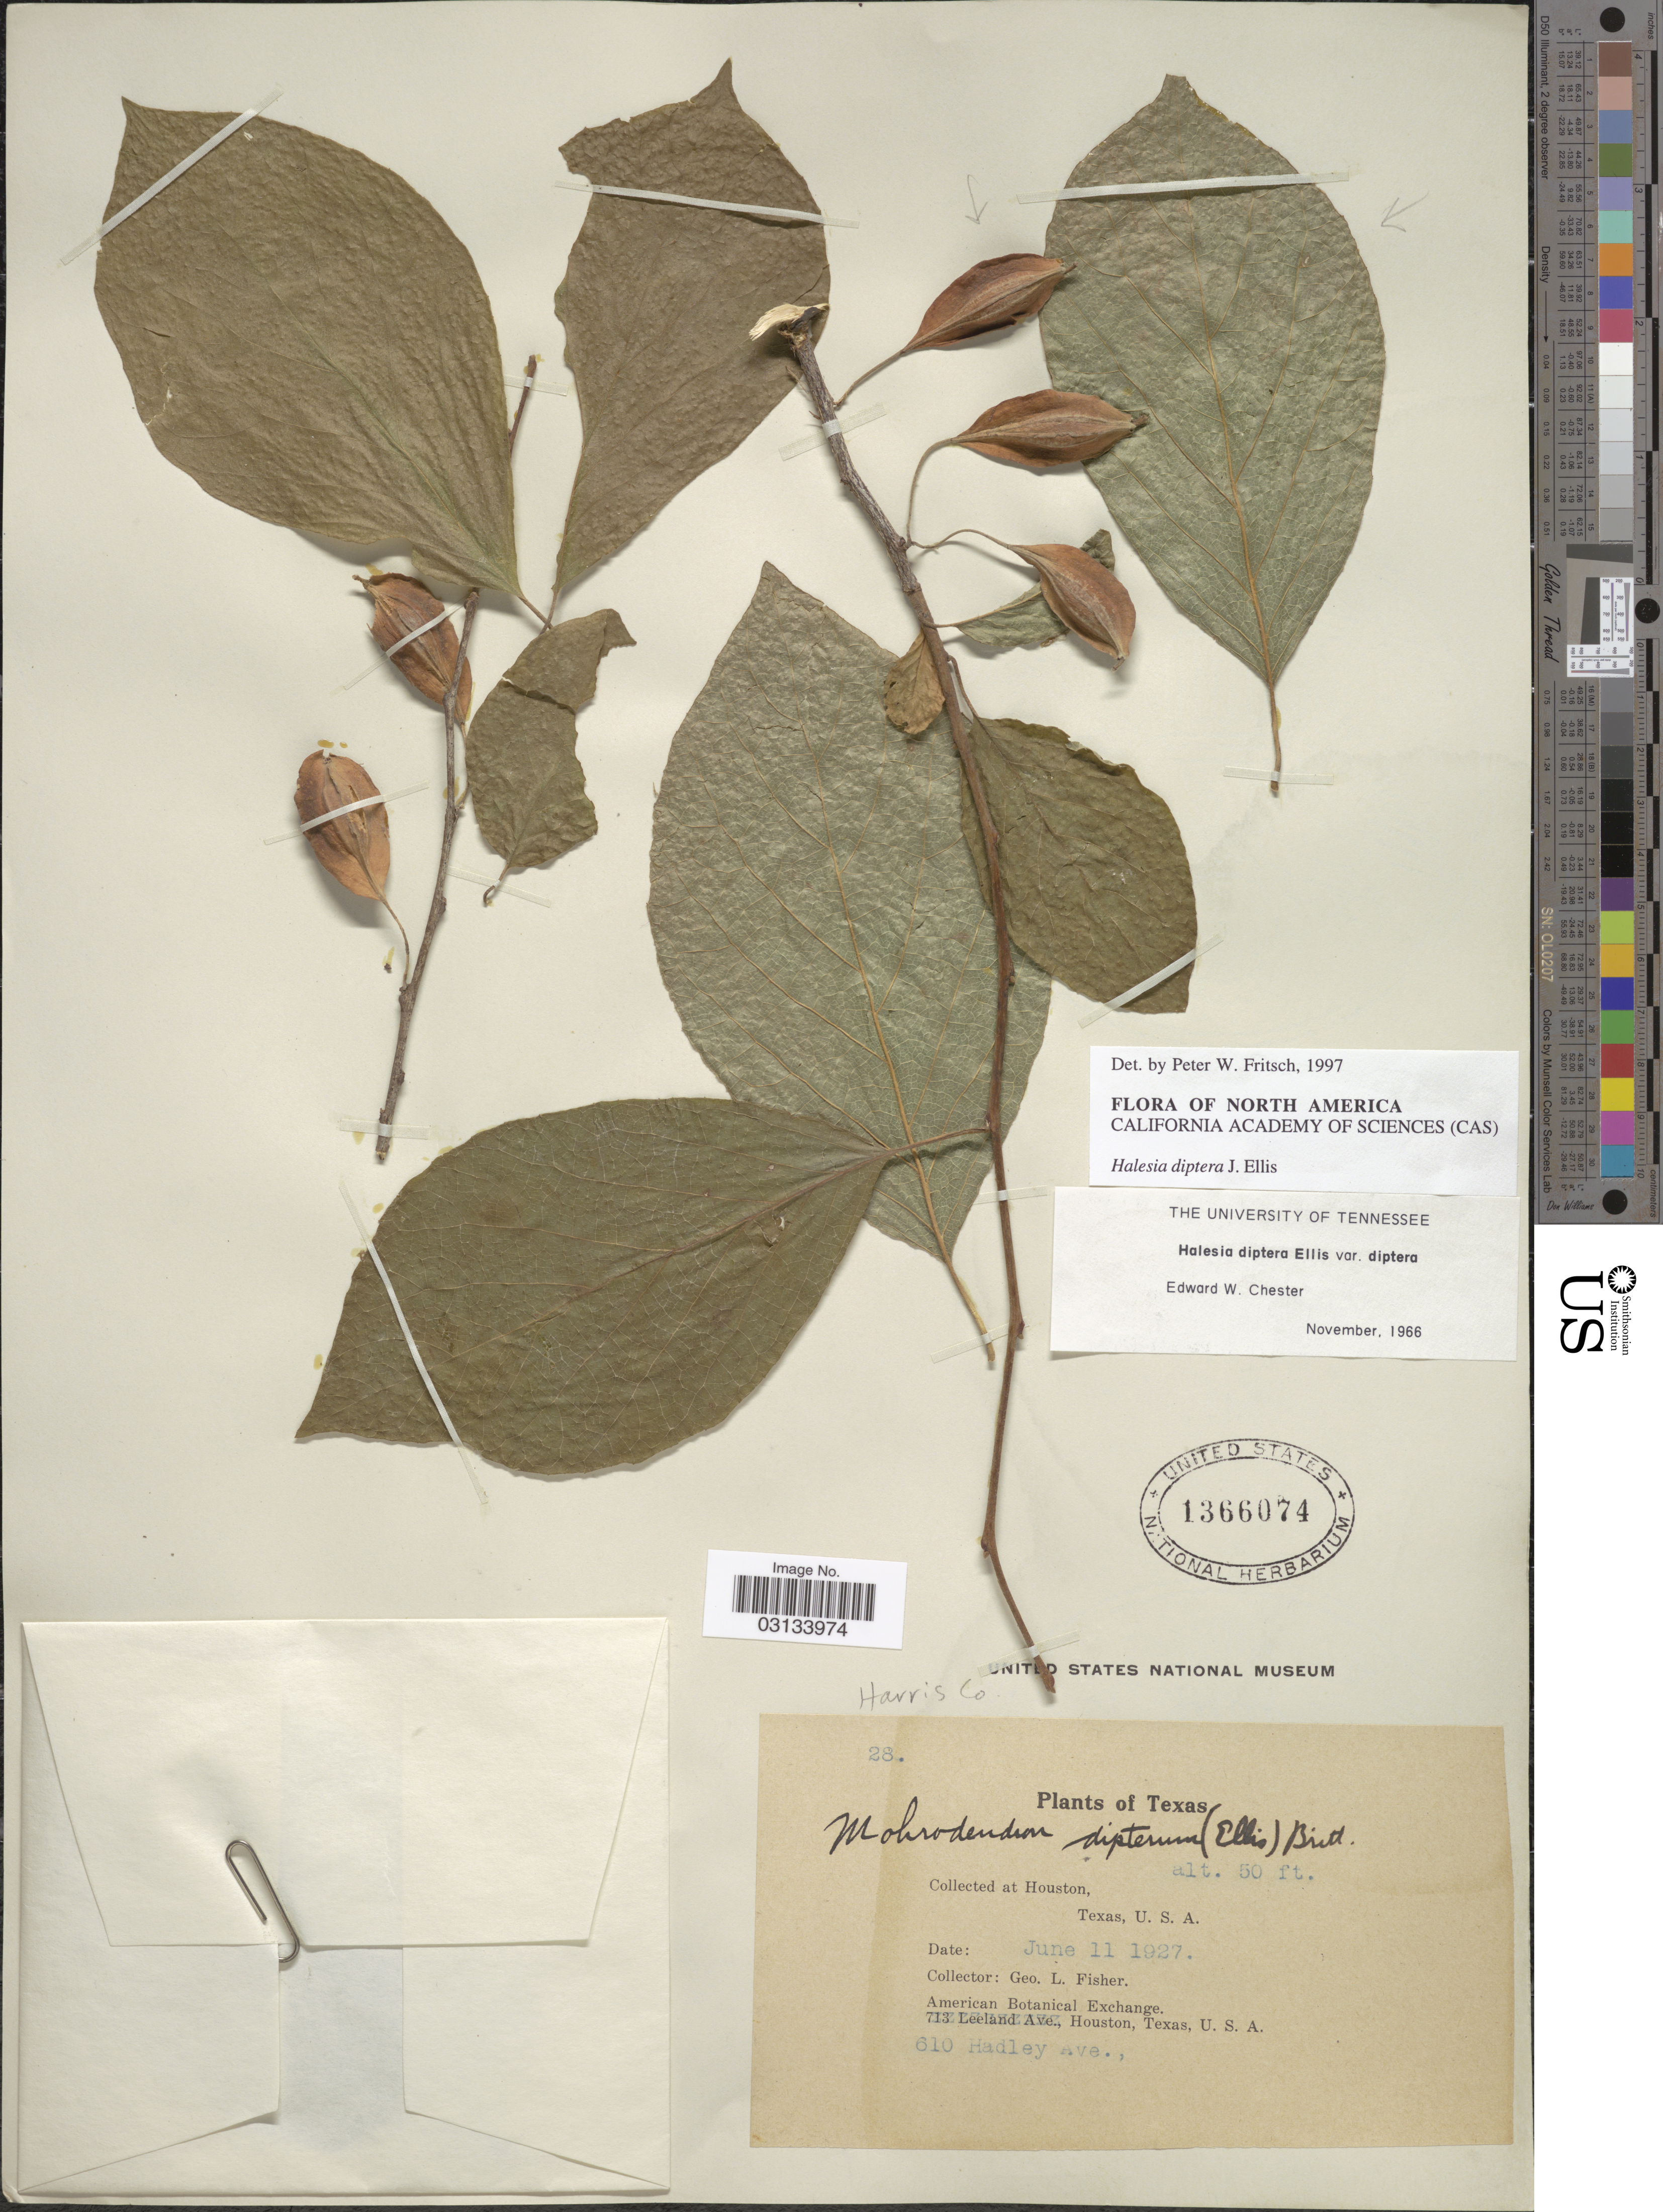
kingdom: Plantae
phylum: Tracheophyta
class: Magnoliopsida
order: Ericales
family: Styracaceae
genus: Halesia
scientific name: Halesia diptera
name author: J. Ellis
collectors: G. L. Fisher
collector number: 28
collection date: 1927-06-11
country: United States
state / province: Texas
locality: Houston, U.S.A. Harris Co.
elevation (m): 15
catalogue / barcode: US 1366074